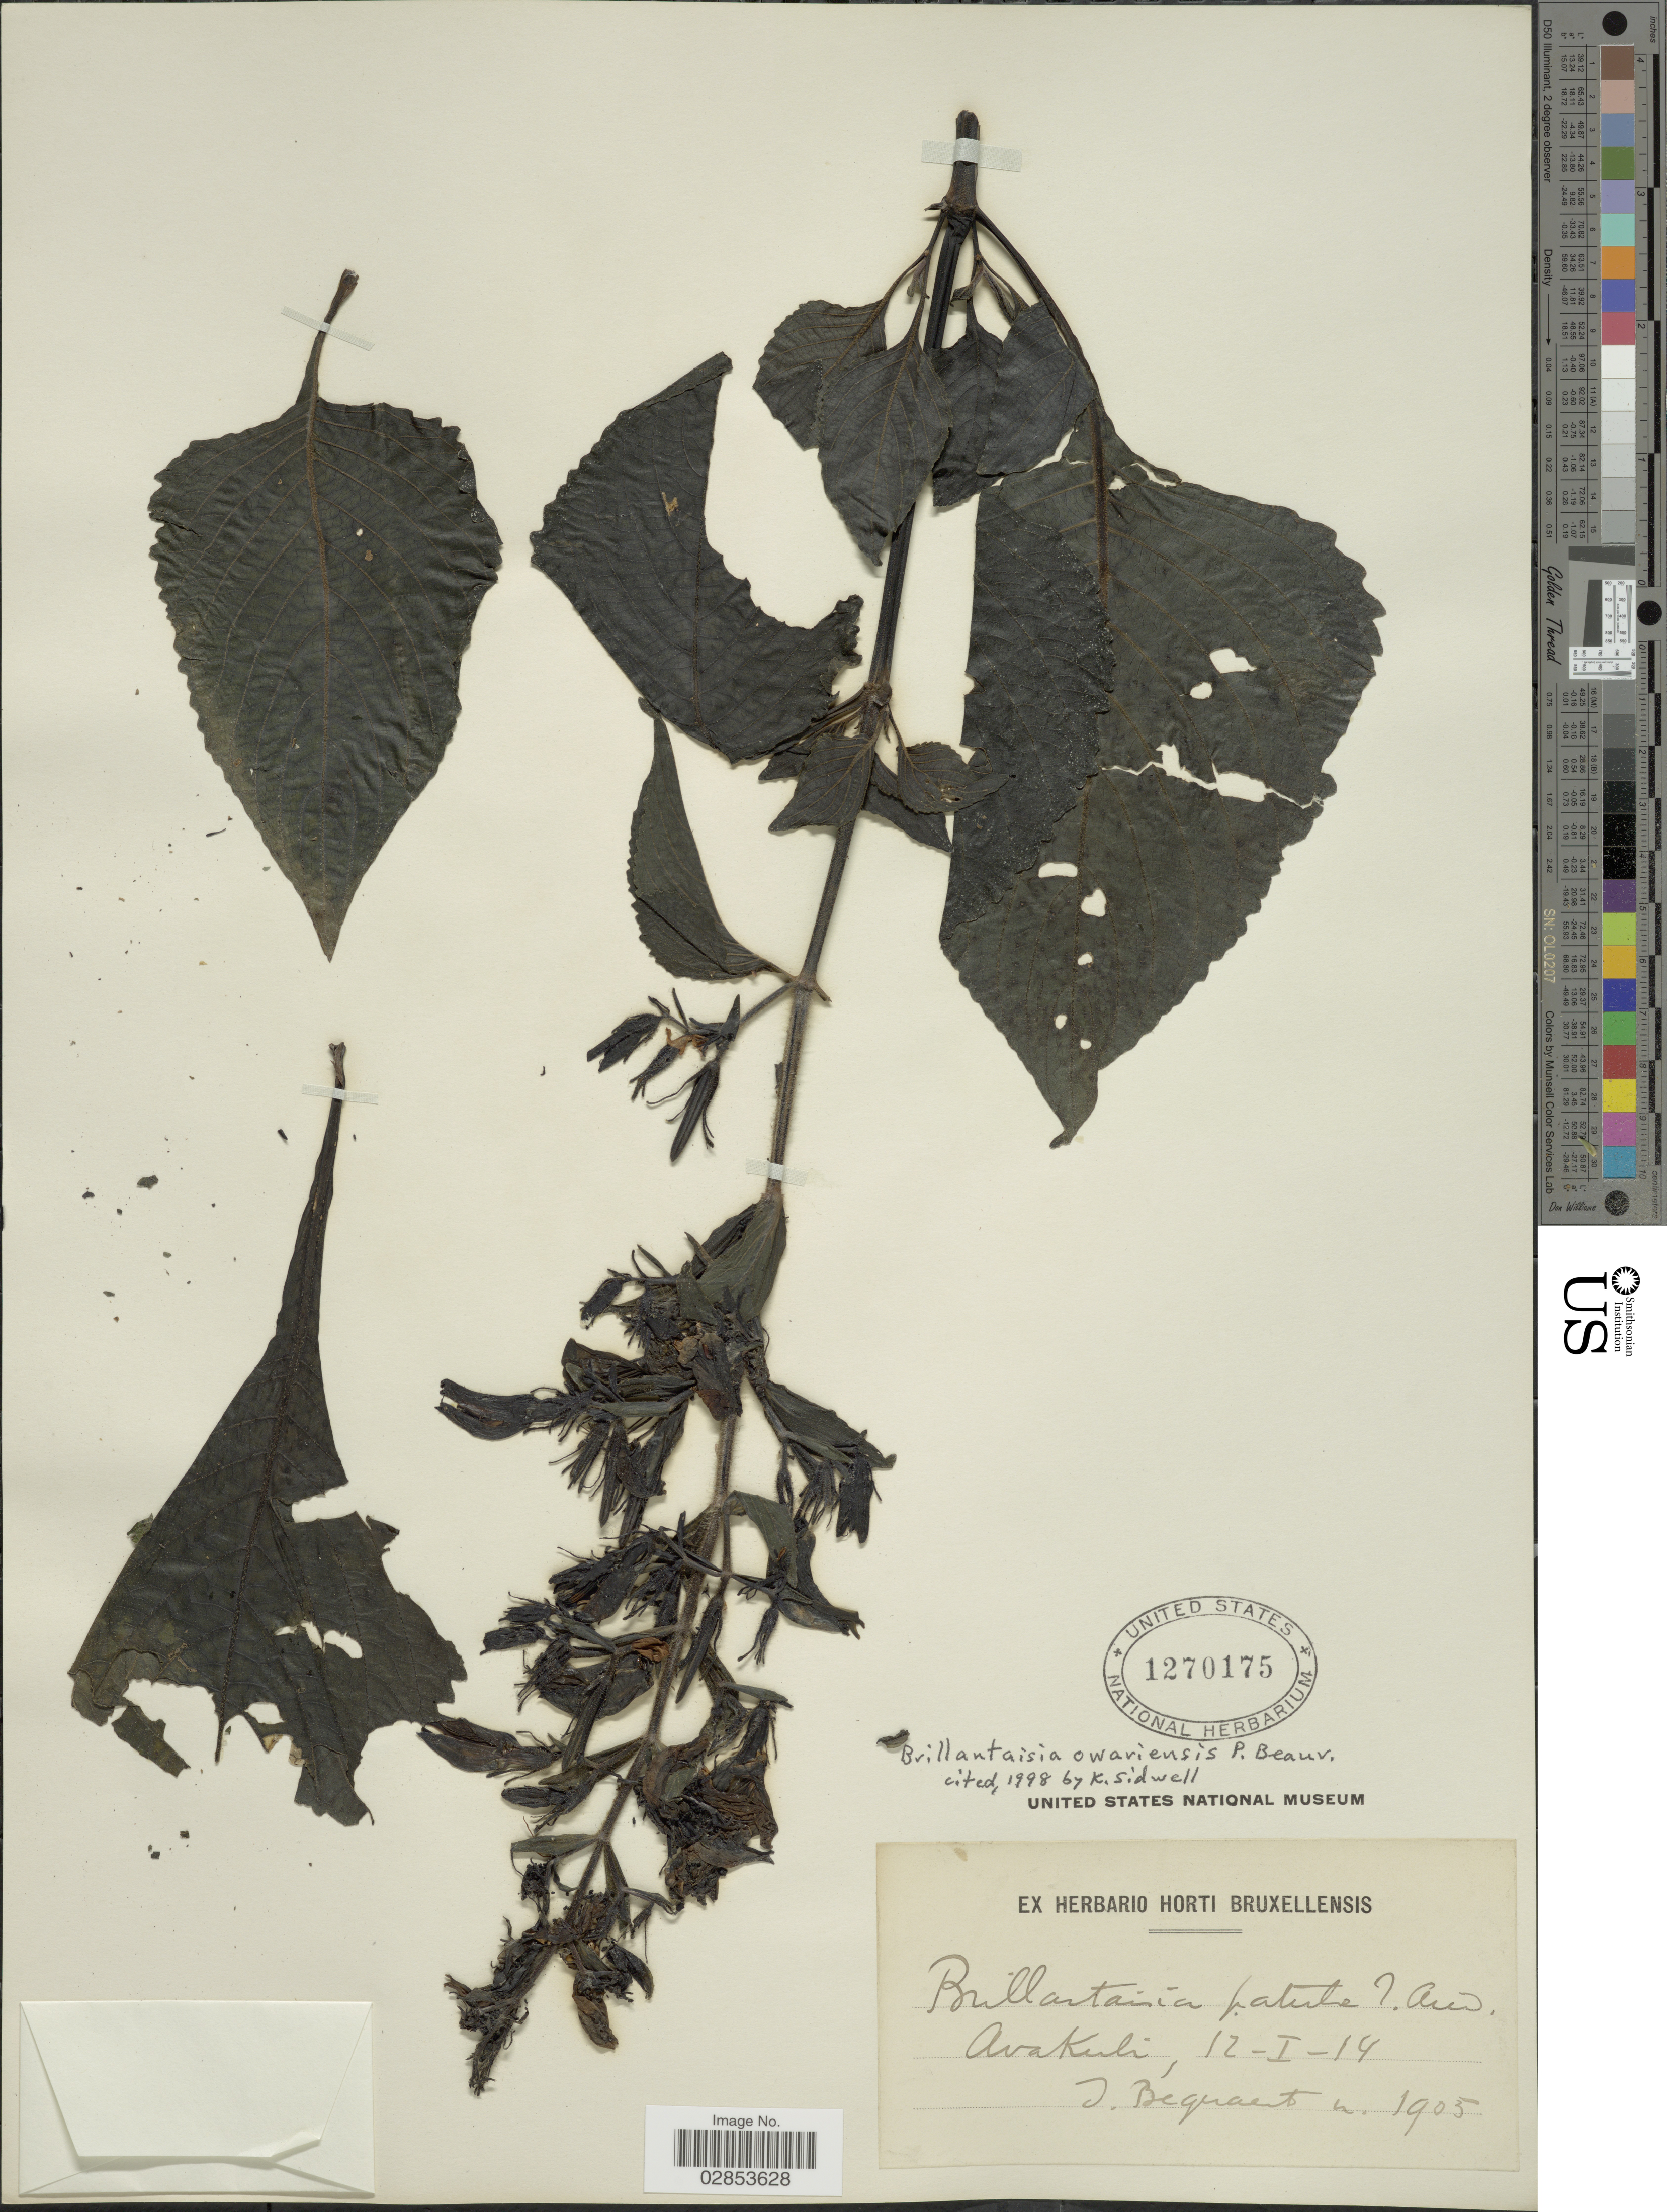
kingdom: Plantae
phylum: Tracheophyta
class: Magnoliopsida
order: Lamiales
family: Acanthaceae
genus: Brillantaisia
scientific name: Brillantaisia owariensis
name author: P. Beauv.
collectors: J. Bequaert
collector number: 1905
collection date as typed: Transcribed d/m/y: 12/1/14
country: Congo, Democratic Republic of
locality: Avakubi.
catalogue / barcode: US 1270175